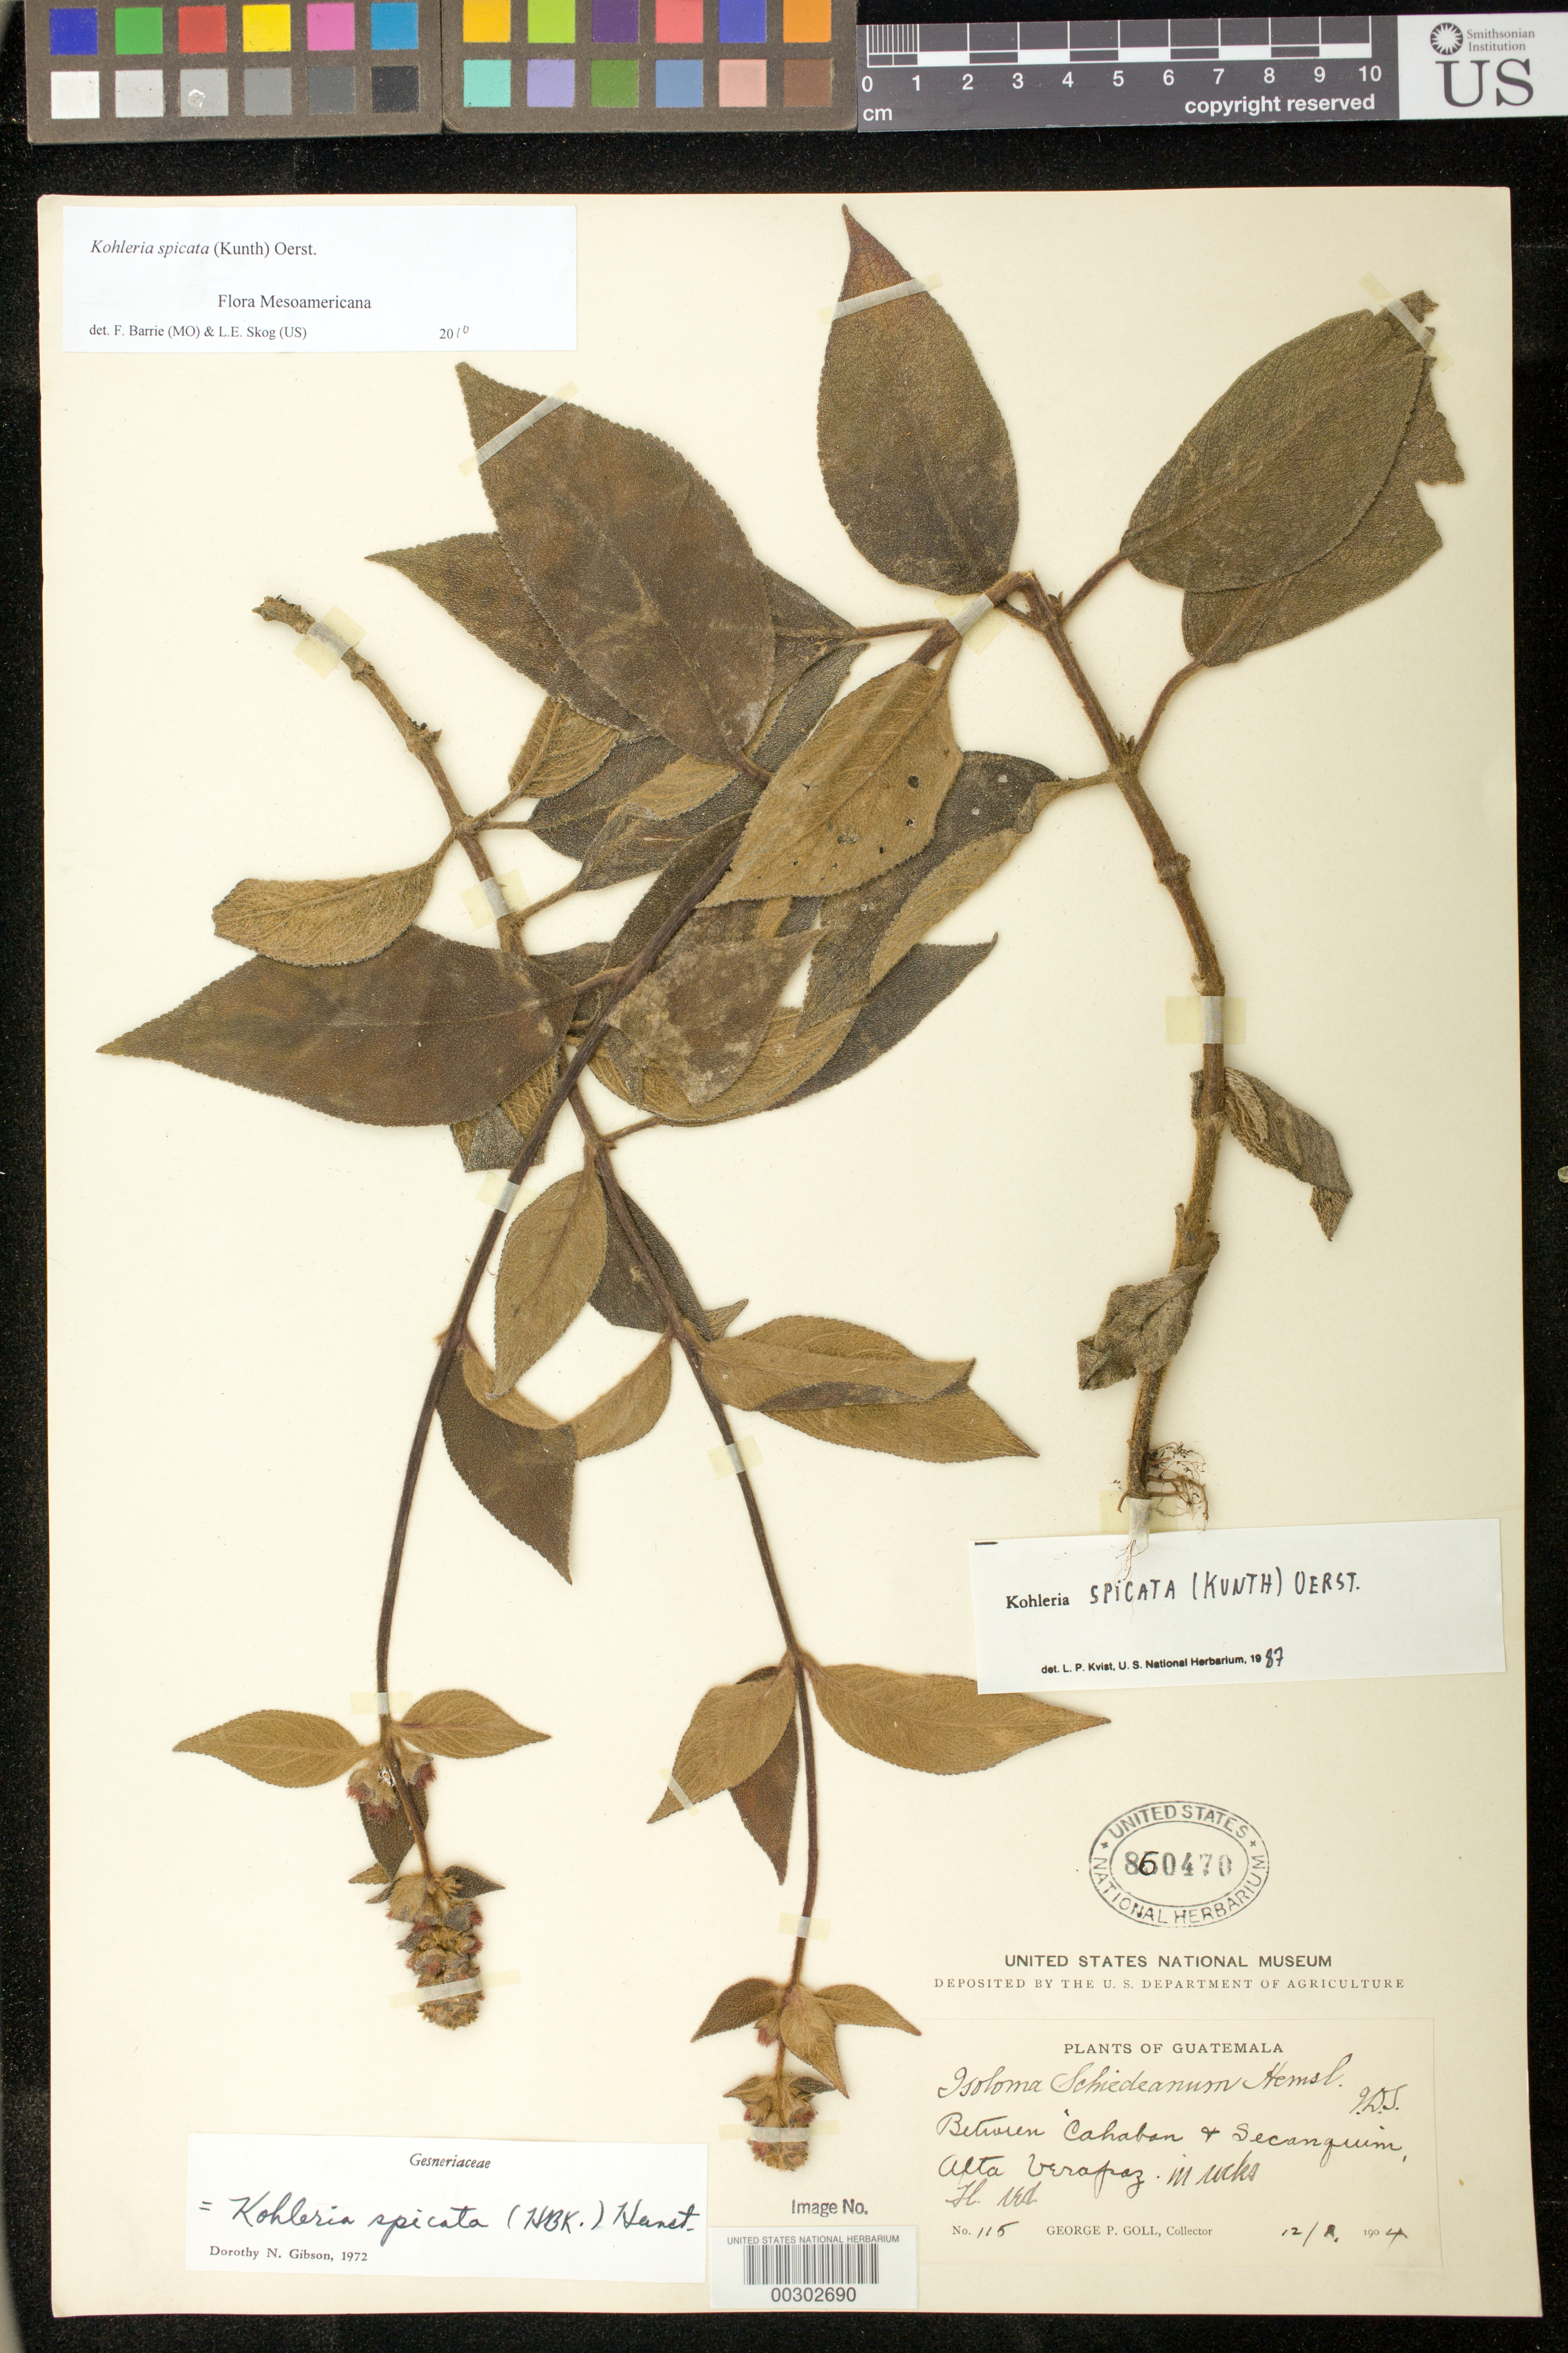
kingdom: Plantae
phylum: Tracheophyta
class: Magnoliopsida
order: Lamiales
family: Gesneriaceae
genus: Kohleria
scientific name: Kohleria spicata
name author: (Kunth) Oerst.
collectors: G. Goll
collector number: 115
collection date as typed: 08 Dec 1904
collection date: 1904-12-08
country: Guatemala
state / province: Alta Verapaz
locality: Between Cahaban and Secanquim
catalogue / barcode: US 860470